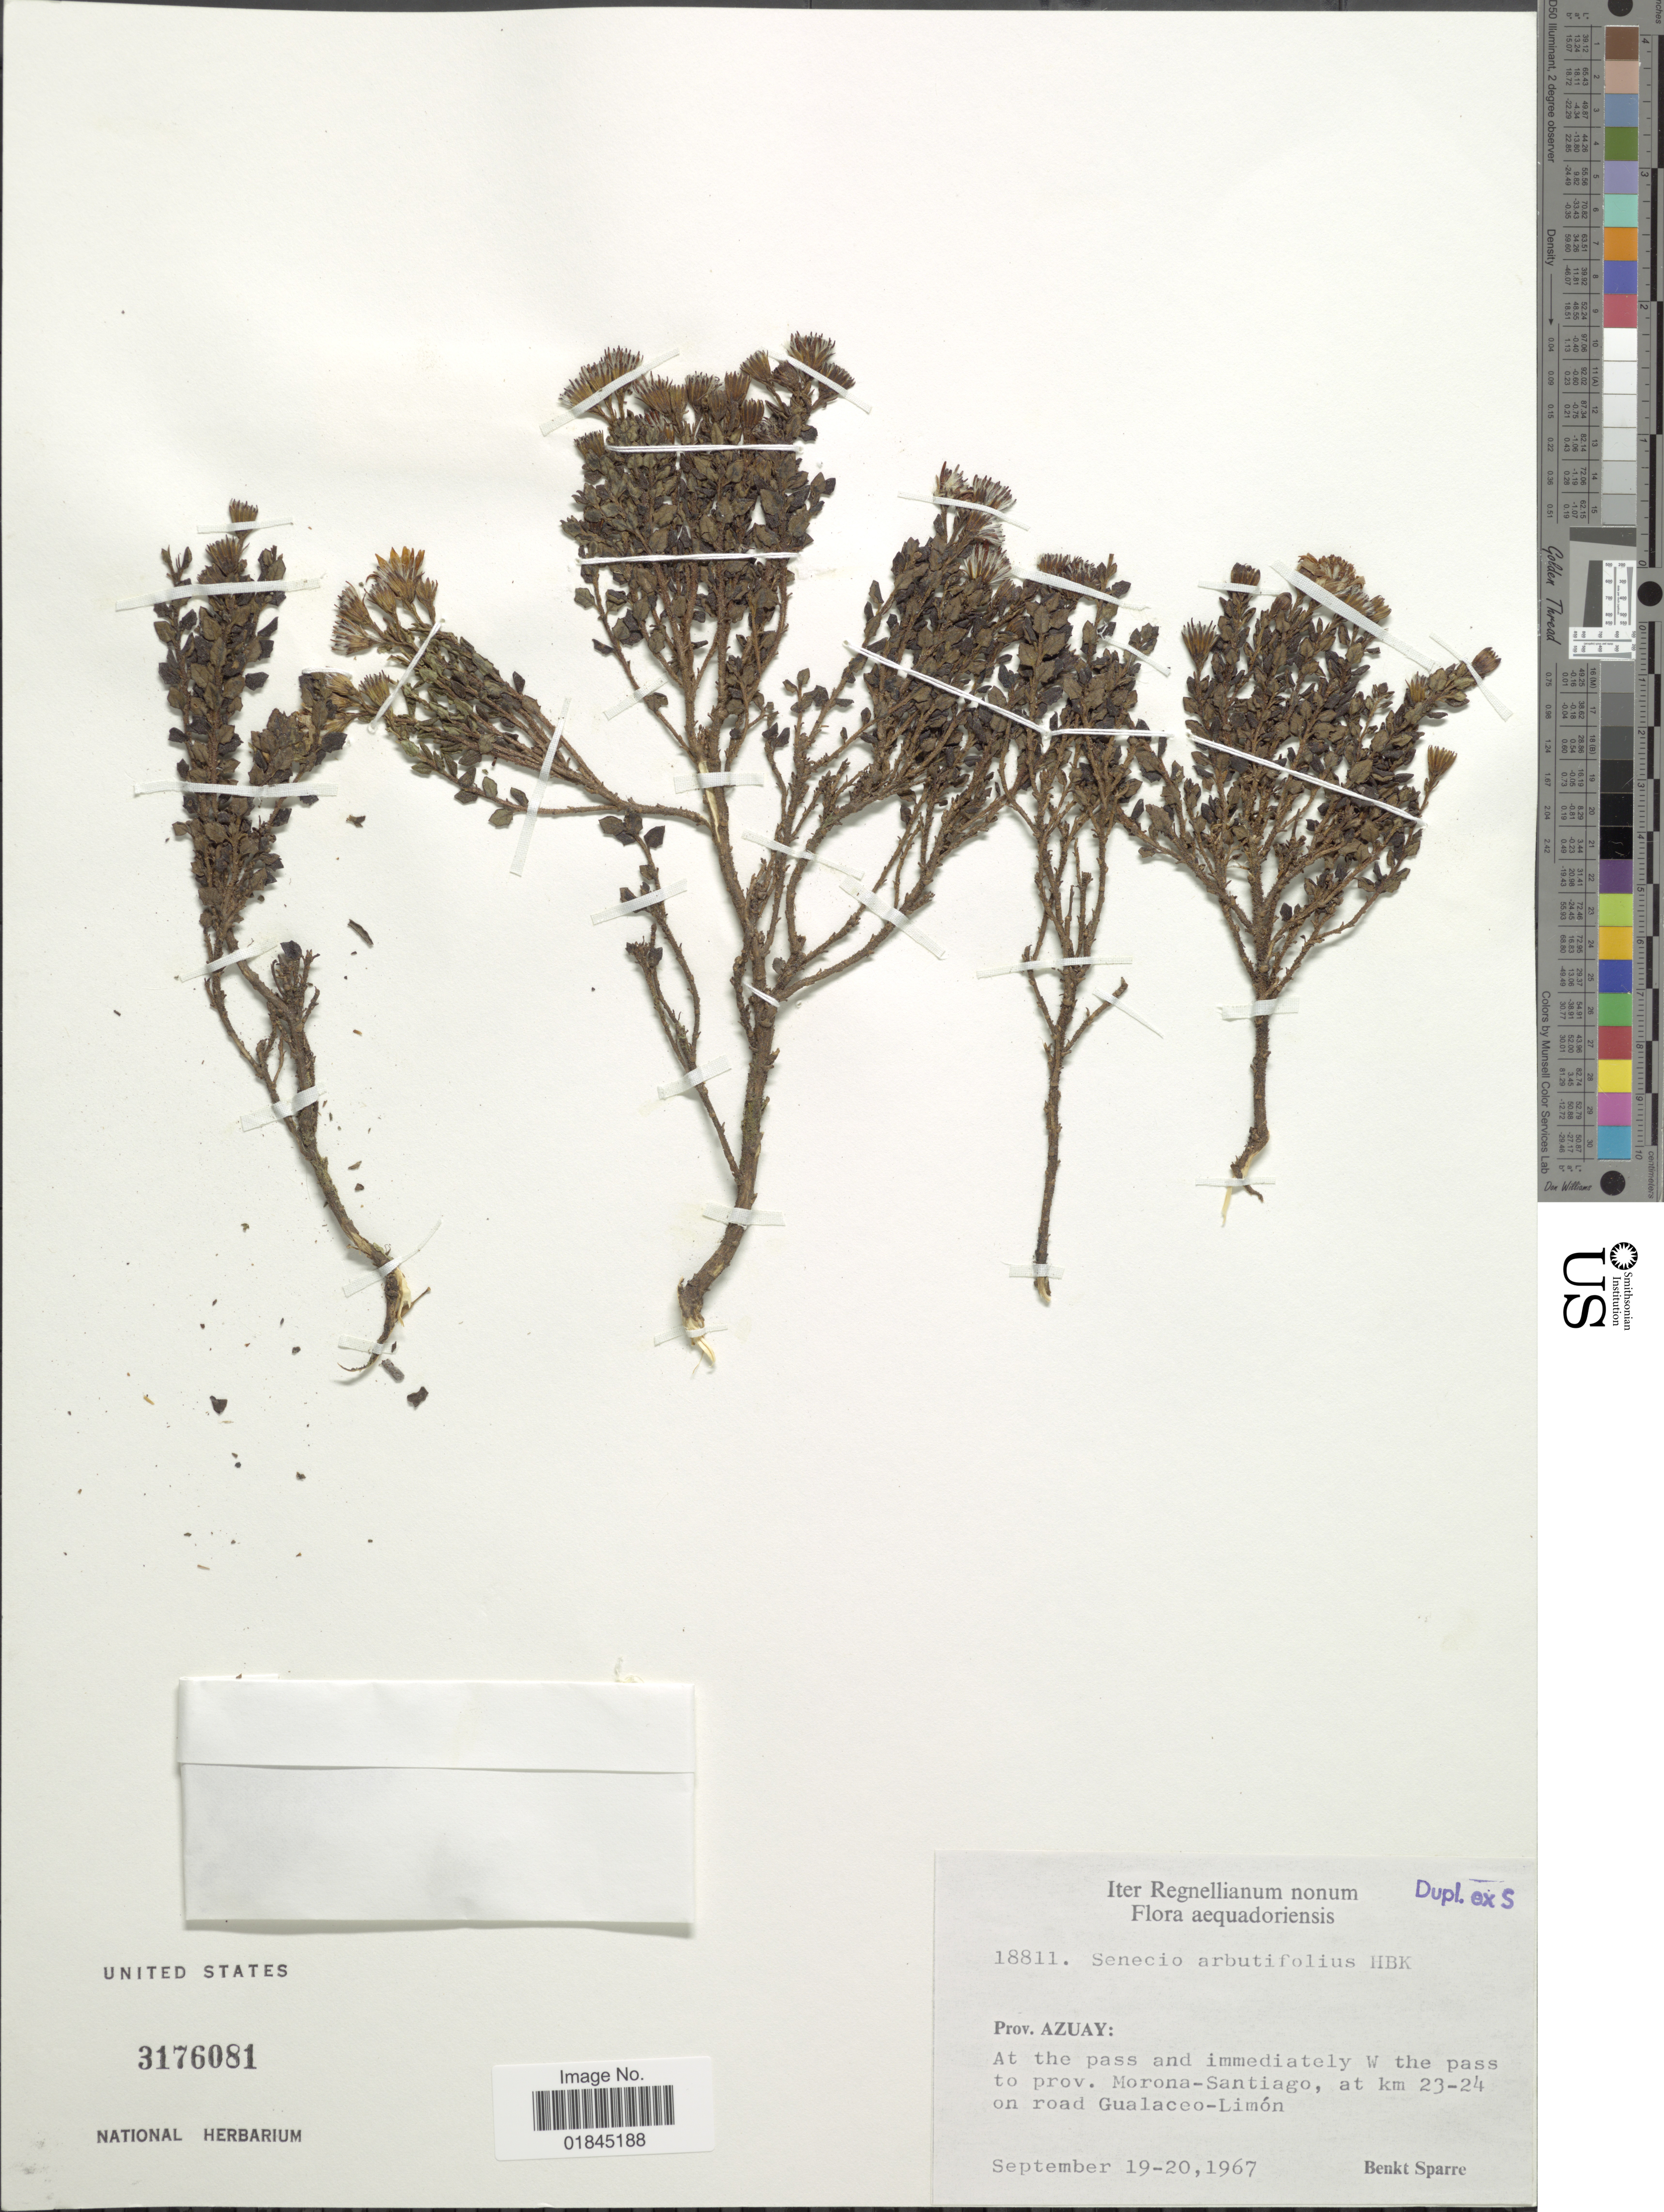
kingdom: Plantae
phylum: Tracheophyta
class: Magnoliopsida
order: Asterales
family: Asteraceae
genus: Pentacalia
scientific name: Pentacalia arbutifolia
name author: (Kunth) Cuatrec.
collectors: B. Sparre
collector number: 18811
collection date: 1967-09-19/1967-09-20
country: Ecuador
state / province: Azuay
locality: Prov. Azuay: At the pass and immediately W the pass to prov. Morona-Santiago, at km 23-24 on road Gualaceo-Limón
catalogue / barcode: US 3176081